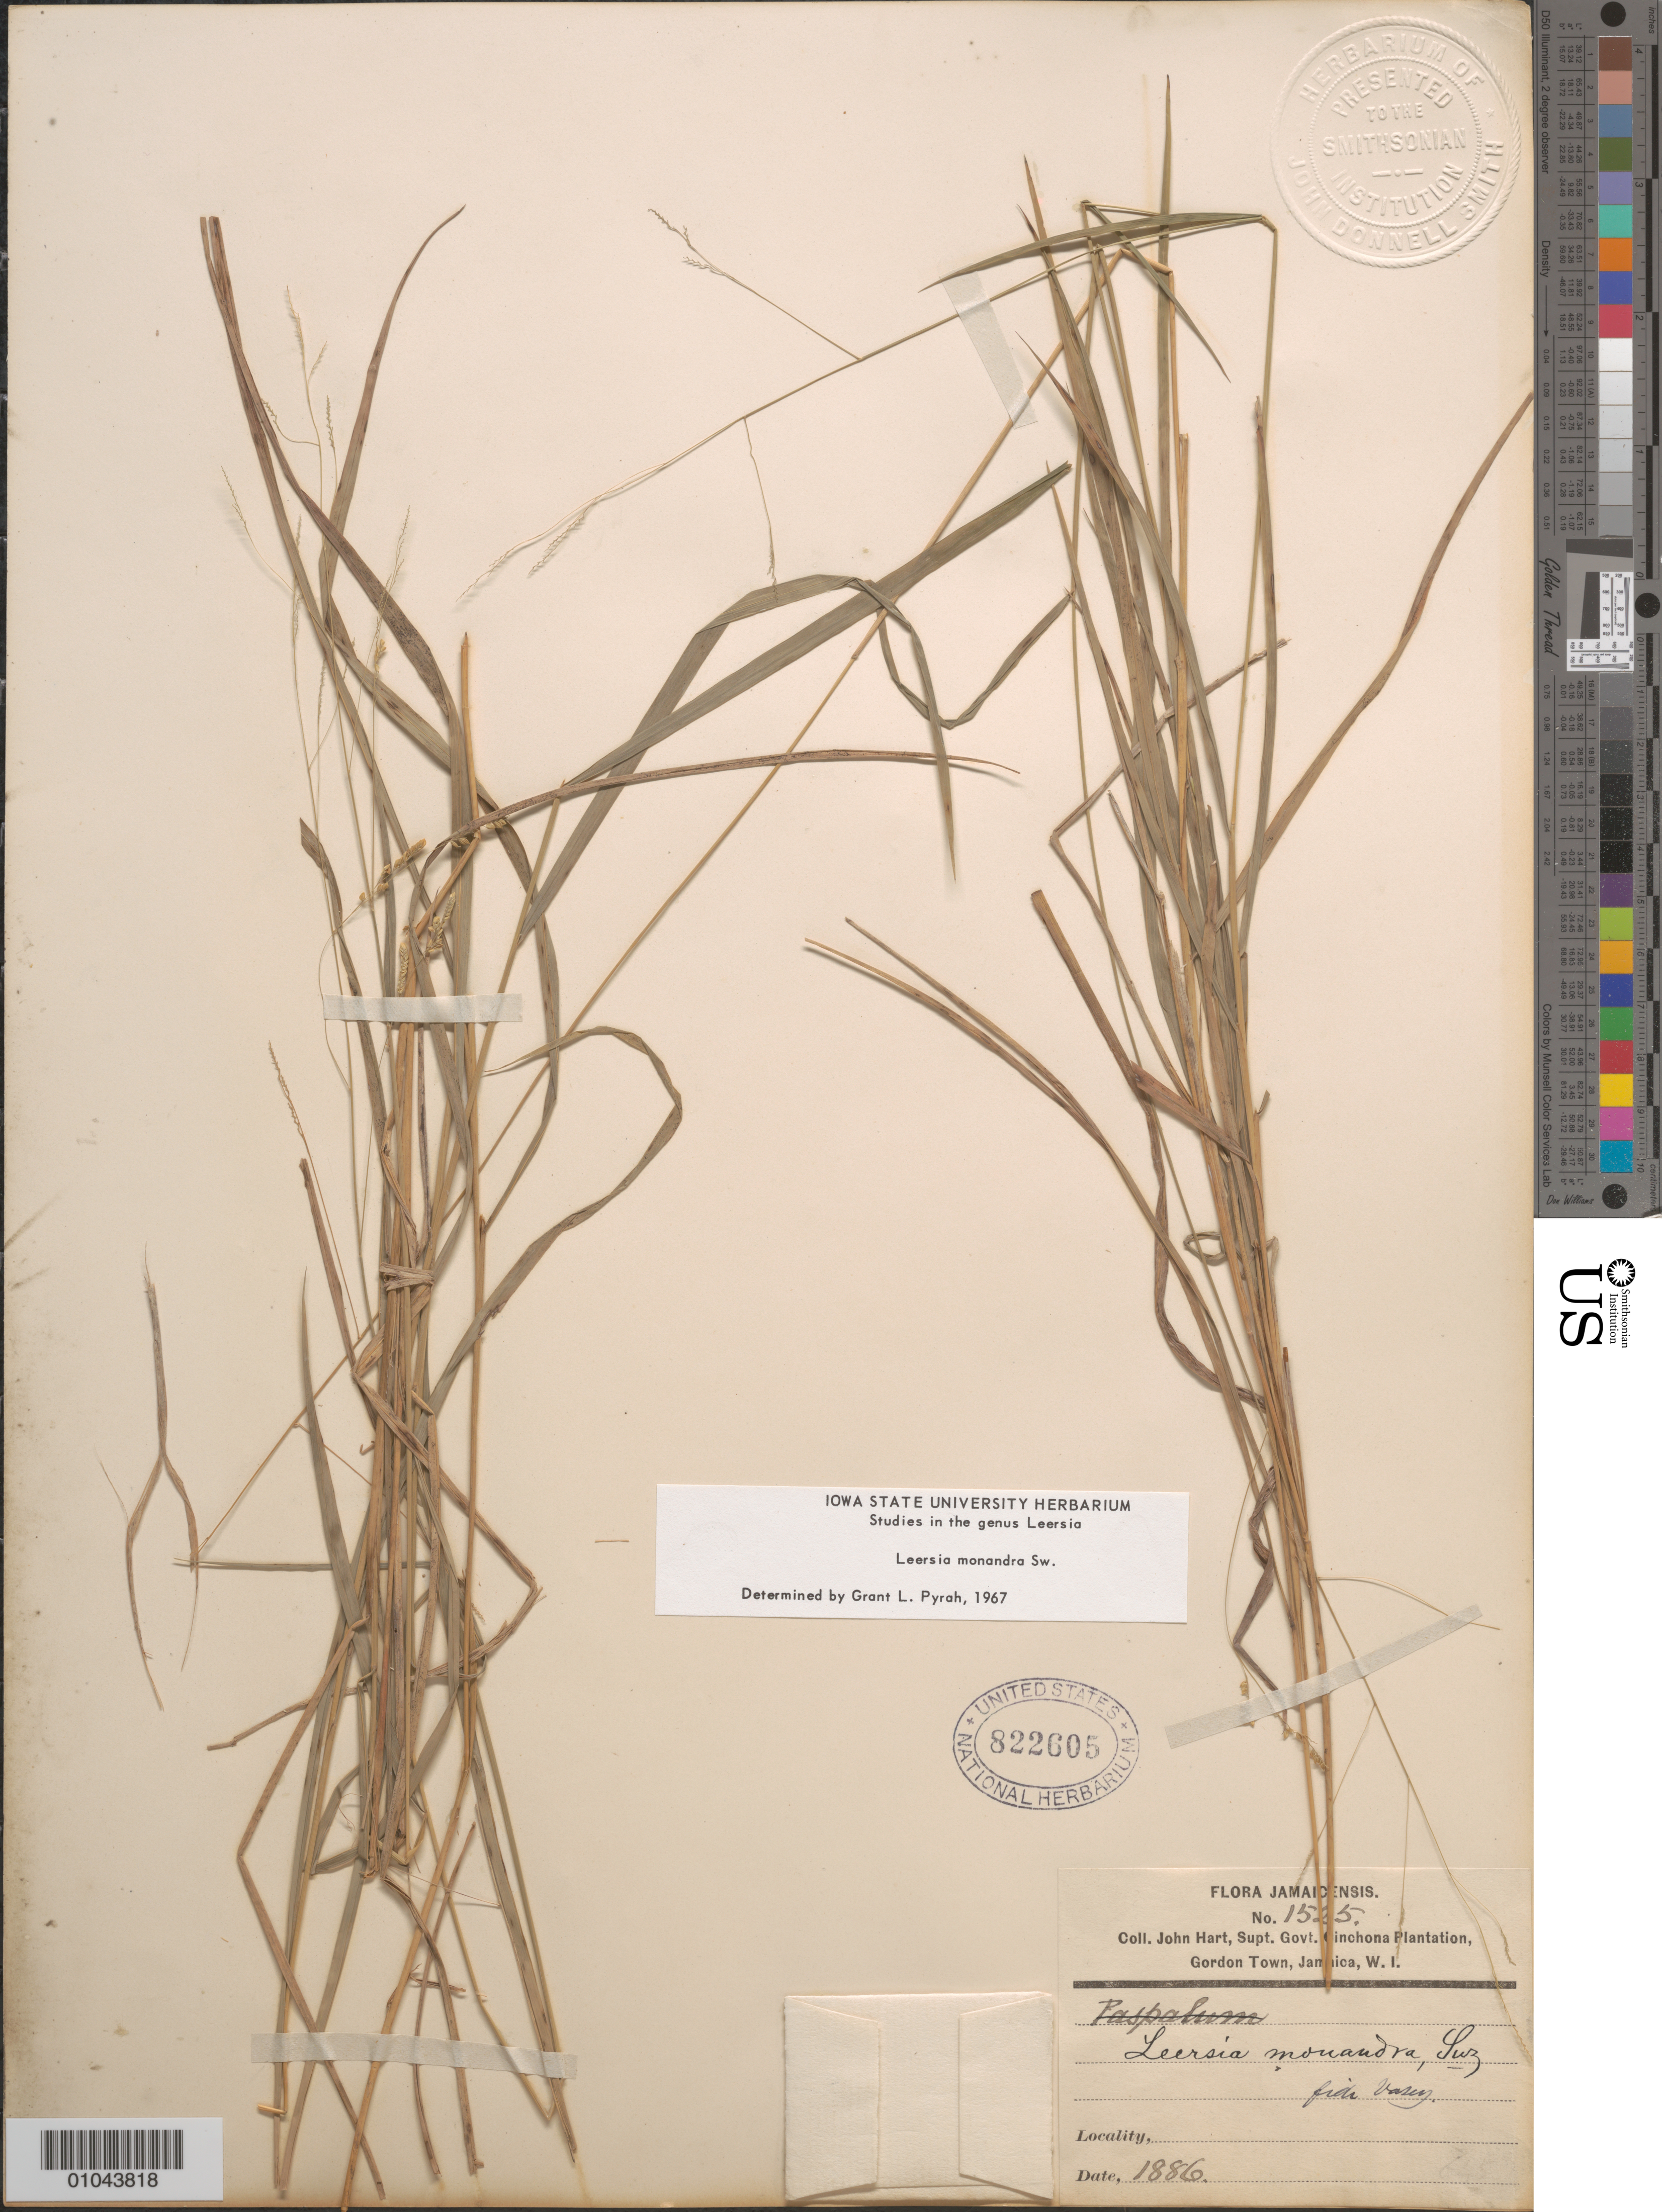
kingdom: Plantae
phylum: Tracheophyta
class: Liliopsida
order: Poales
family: Poaceae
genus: Leersia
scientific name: Leersia monandra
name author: Sw.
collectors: J. Hart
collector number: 1525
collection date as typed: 01 Jan 1886 to 31 Dec 1886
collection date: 1886-01-01/1886-12-31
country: Jamaica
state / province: Saint Andrew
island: Jamaica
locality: Cinchona Plantation, Gordon town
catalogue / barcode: US 822605